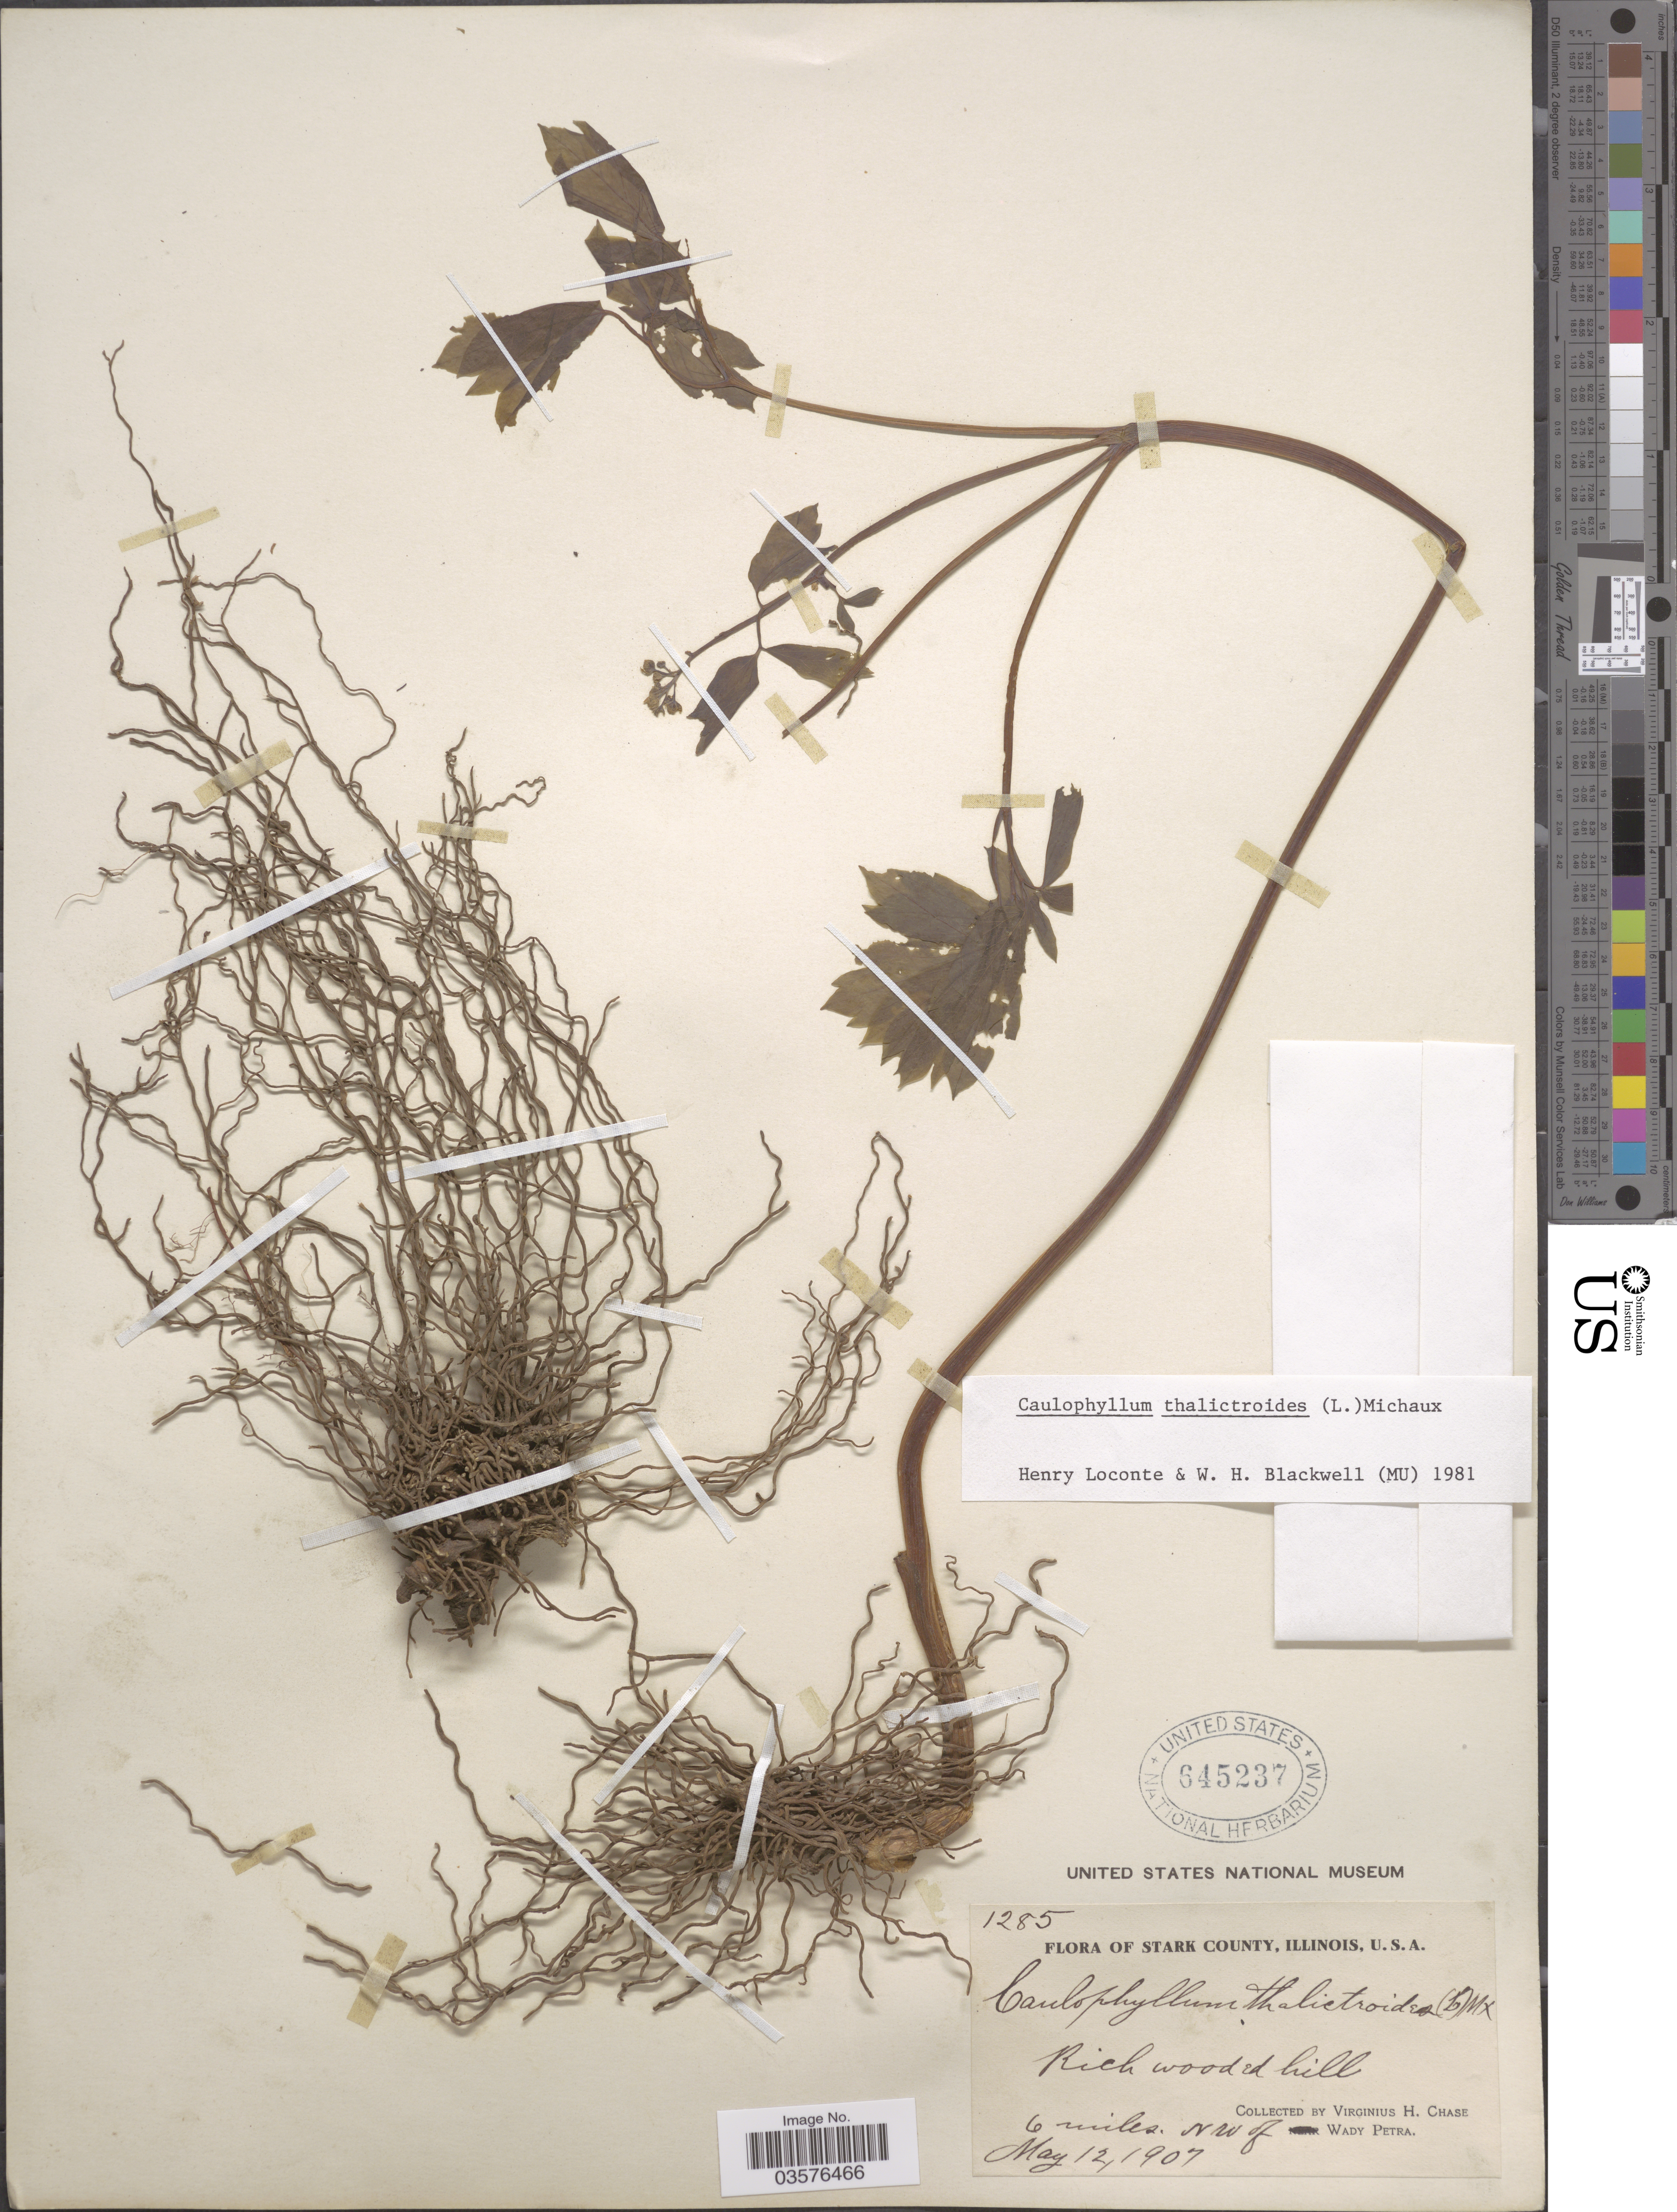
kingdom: Plantae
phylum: Tracheophyta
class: Magnoliopsida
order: Ranunculales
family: Berberidaceae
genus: Caulophyllum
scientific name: Caulophyllum thalictroides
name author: (L.) Michx.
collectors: V. H. Chase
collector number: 1285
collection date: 1907-05-12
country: United States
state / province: Illinois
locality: Stark County. 6 miles NW of Wady Petra.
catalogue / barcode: US 645237